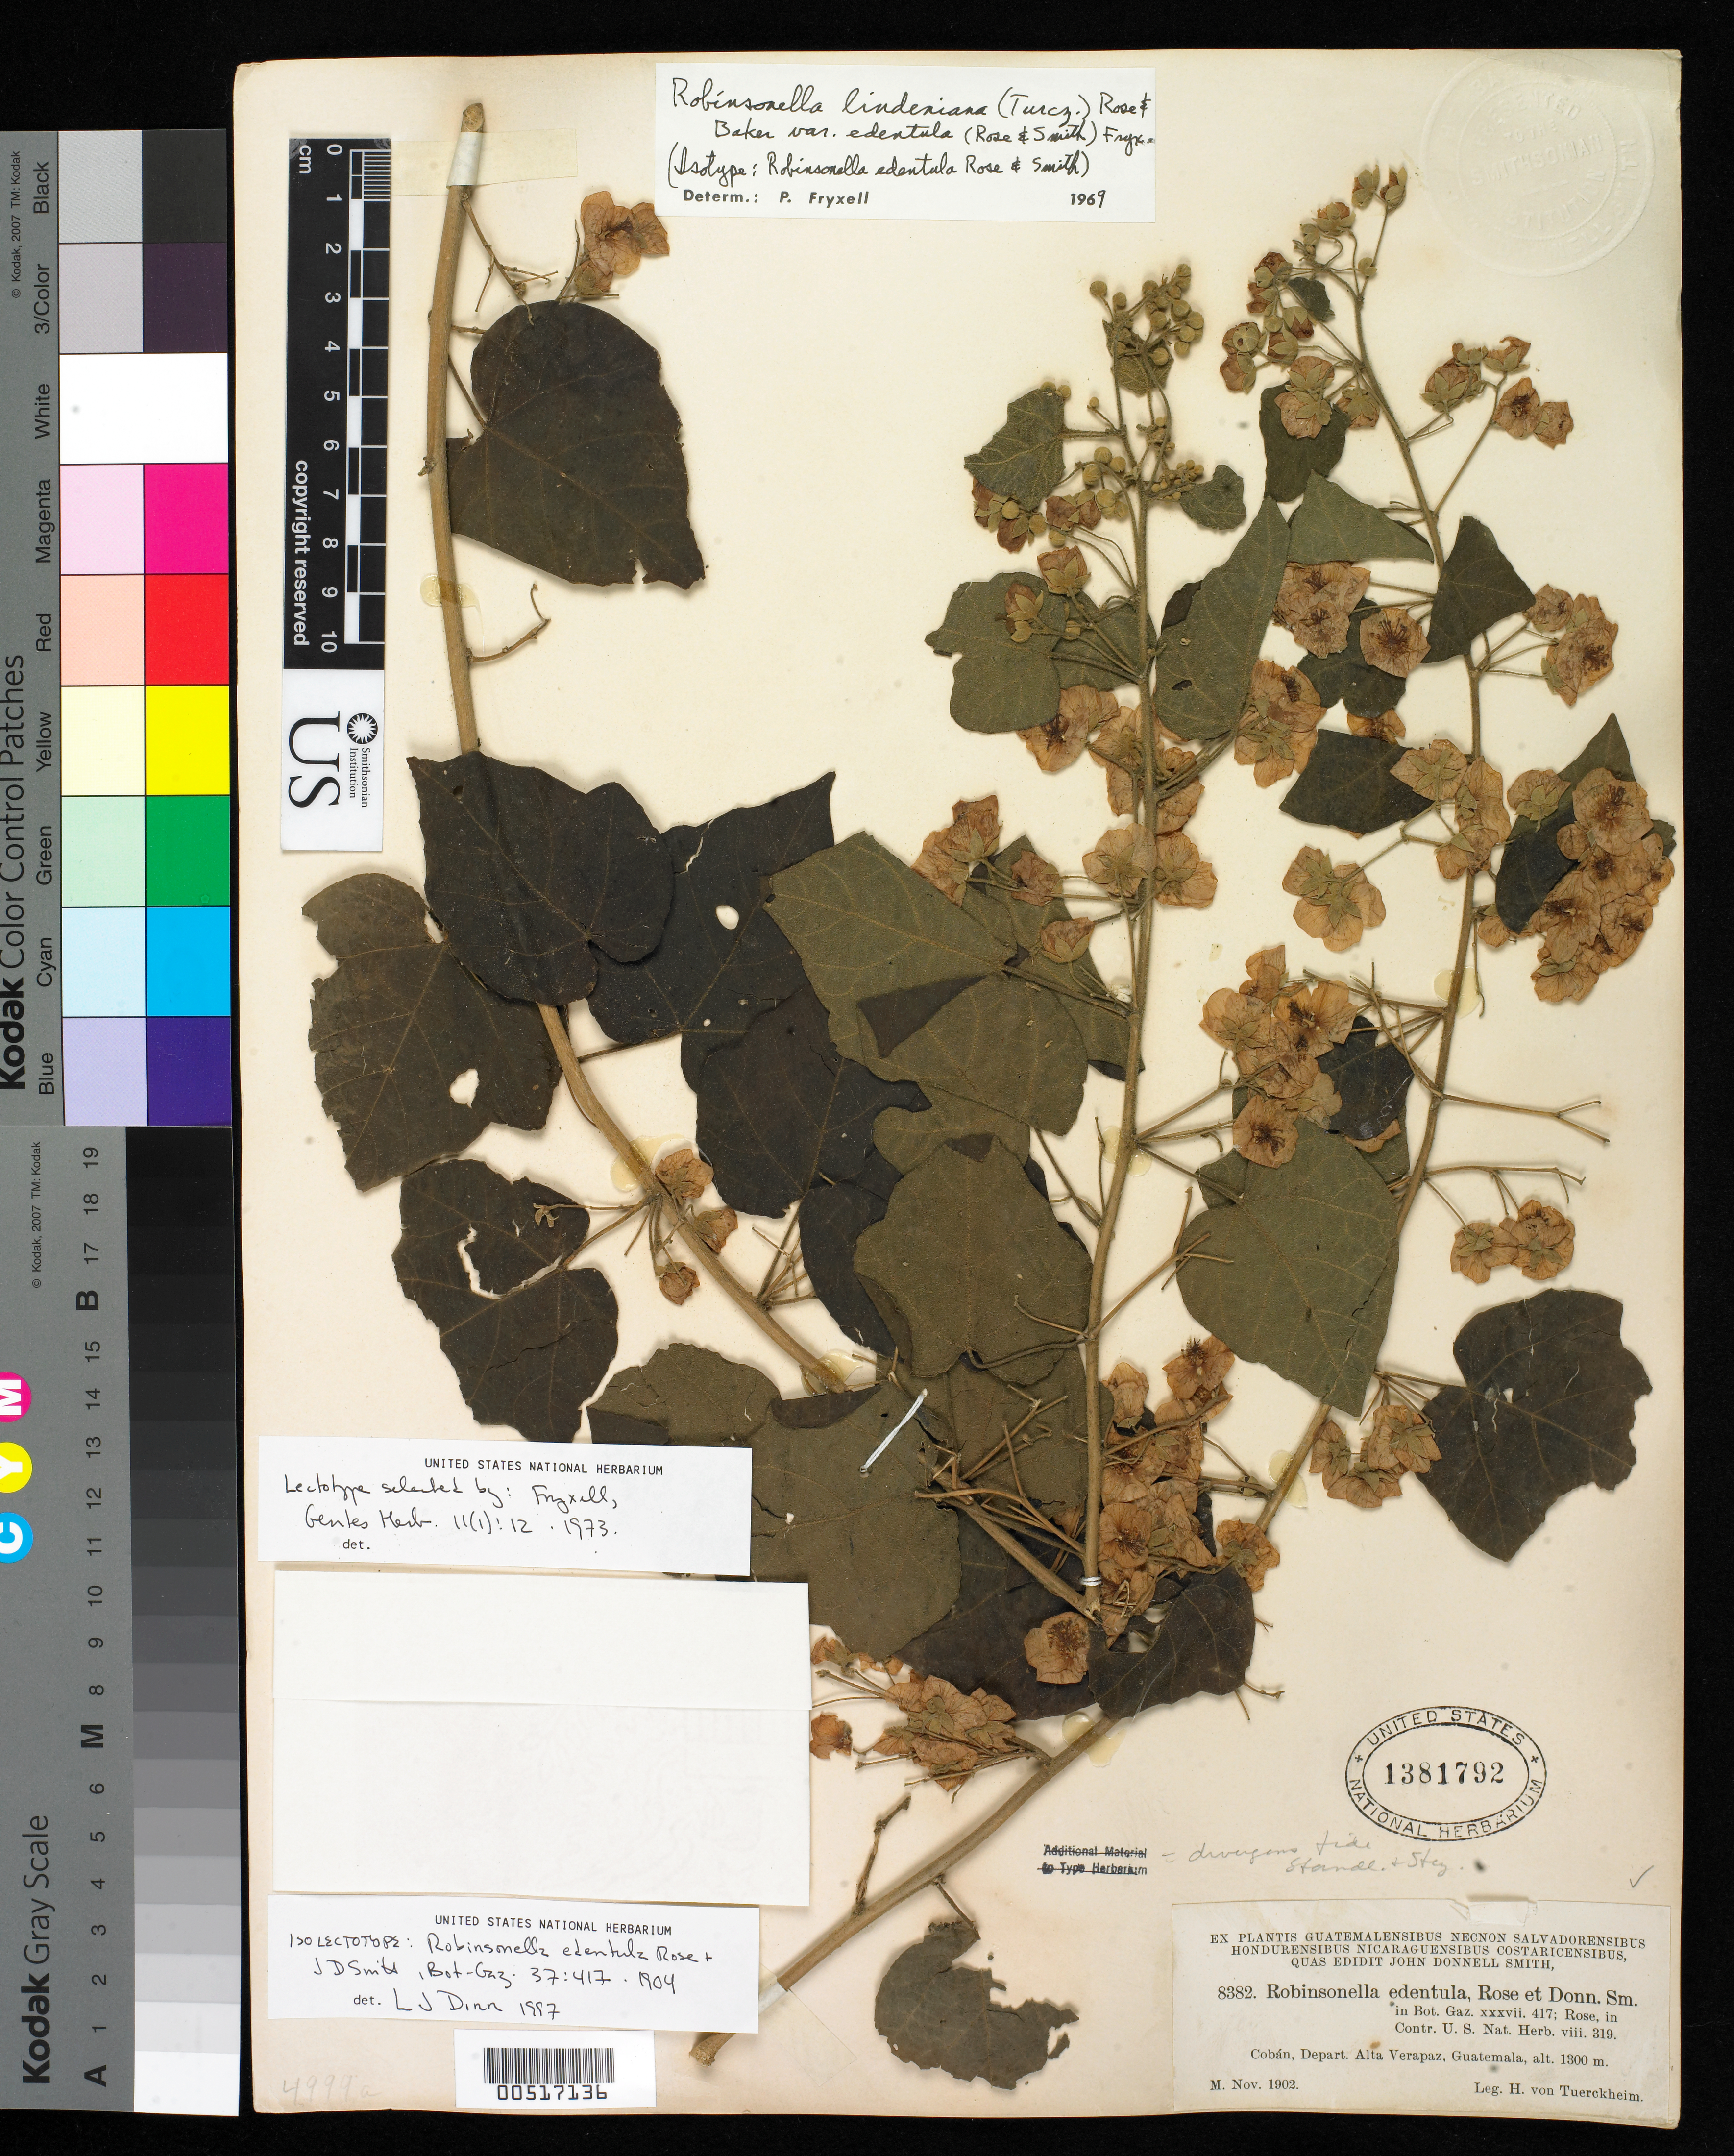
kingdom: Plantae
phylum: Tracheophyta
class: Magnoliopsida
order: Malvales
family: Malvaceae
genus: Robinsonella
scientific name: Robinsonella edentula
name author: Rose & Donn. Sm. in Donn. Sm.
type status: Isolectotype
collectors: H. von Türckheim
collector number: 8382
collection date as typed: Nov 1902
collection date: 1902-11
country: Guatemala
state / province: Alta Verapaz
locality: Coban.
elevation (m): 1300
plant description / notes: One of two sheets at US (USNH 1381791, 1381792) received ex John Donnell Smith herbarium.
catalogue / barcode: US 1381792